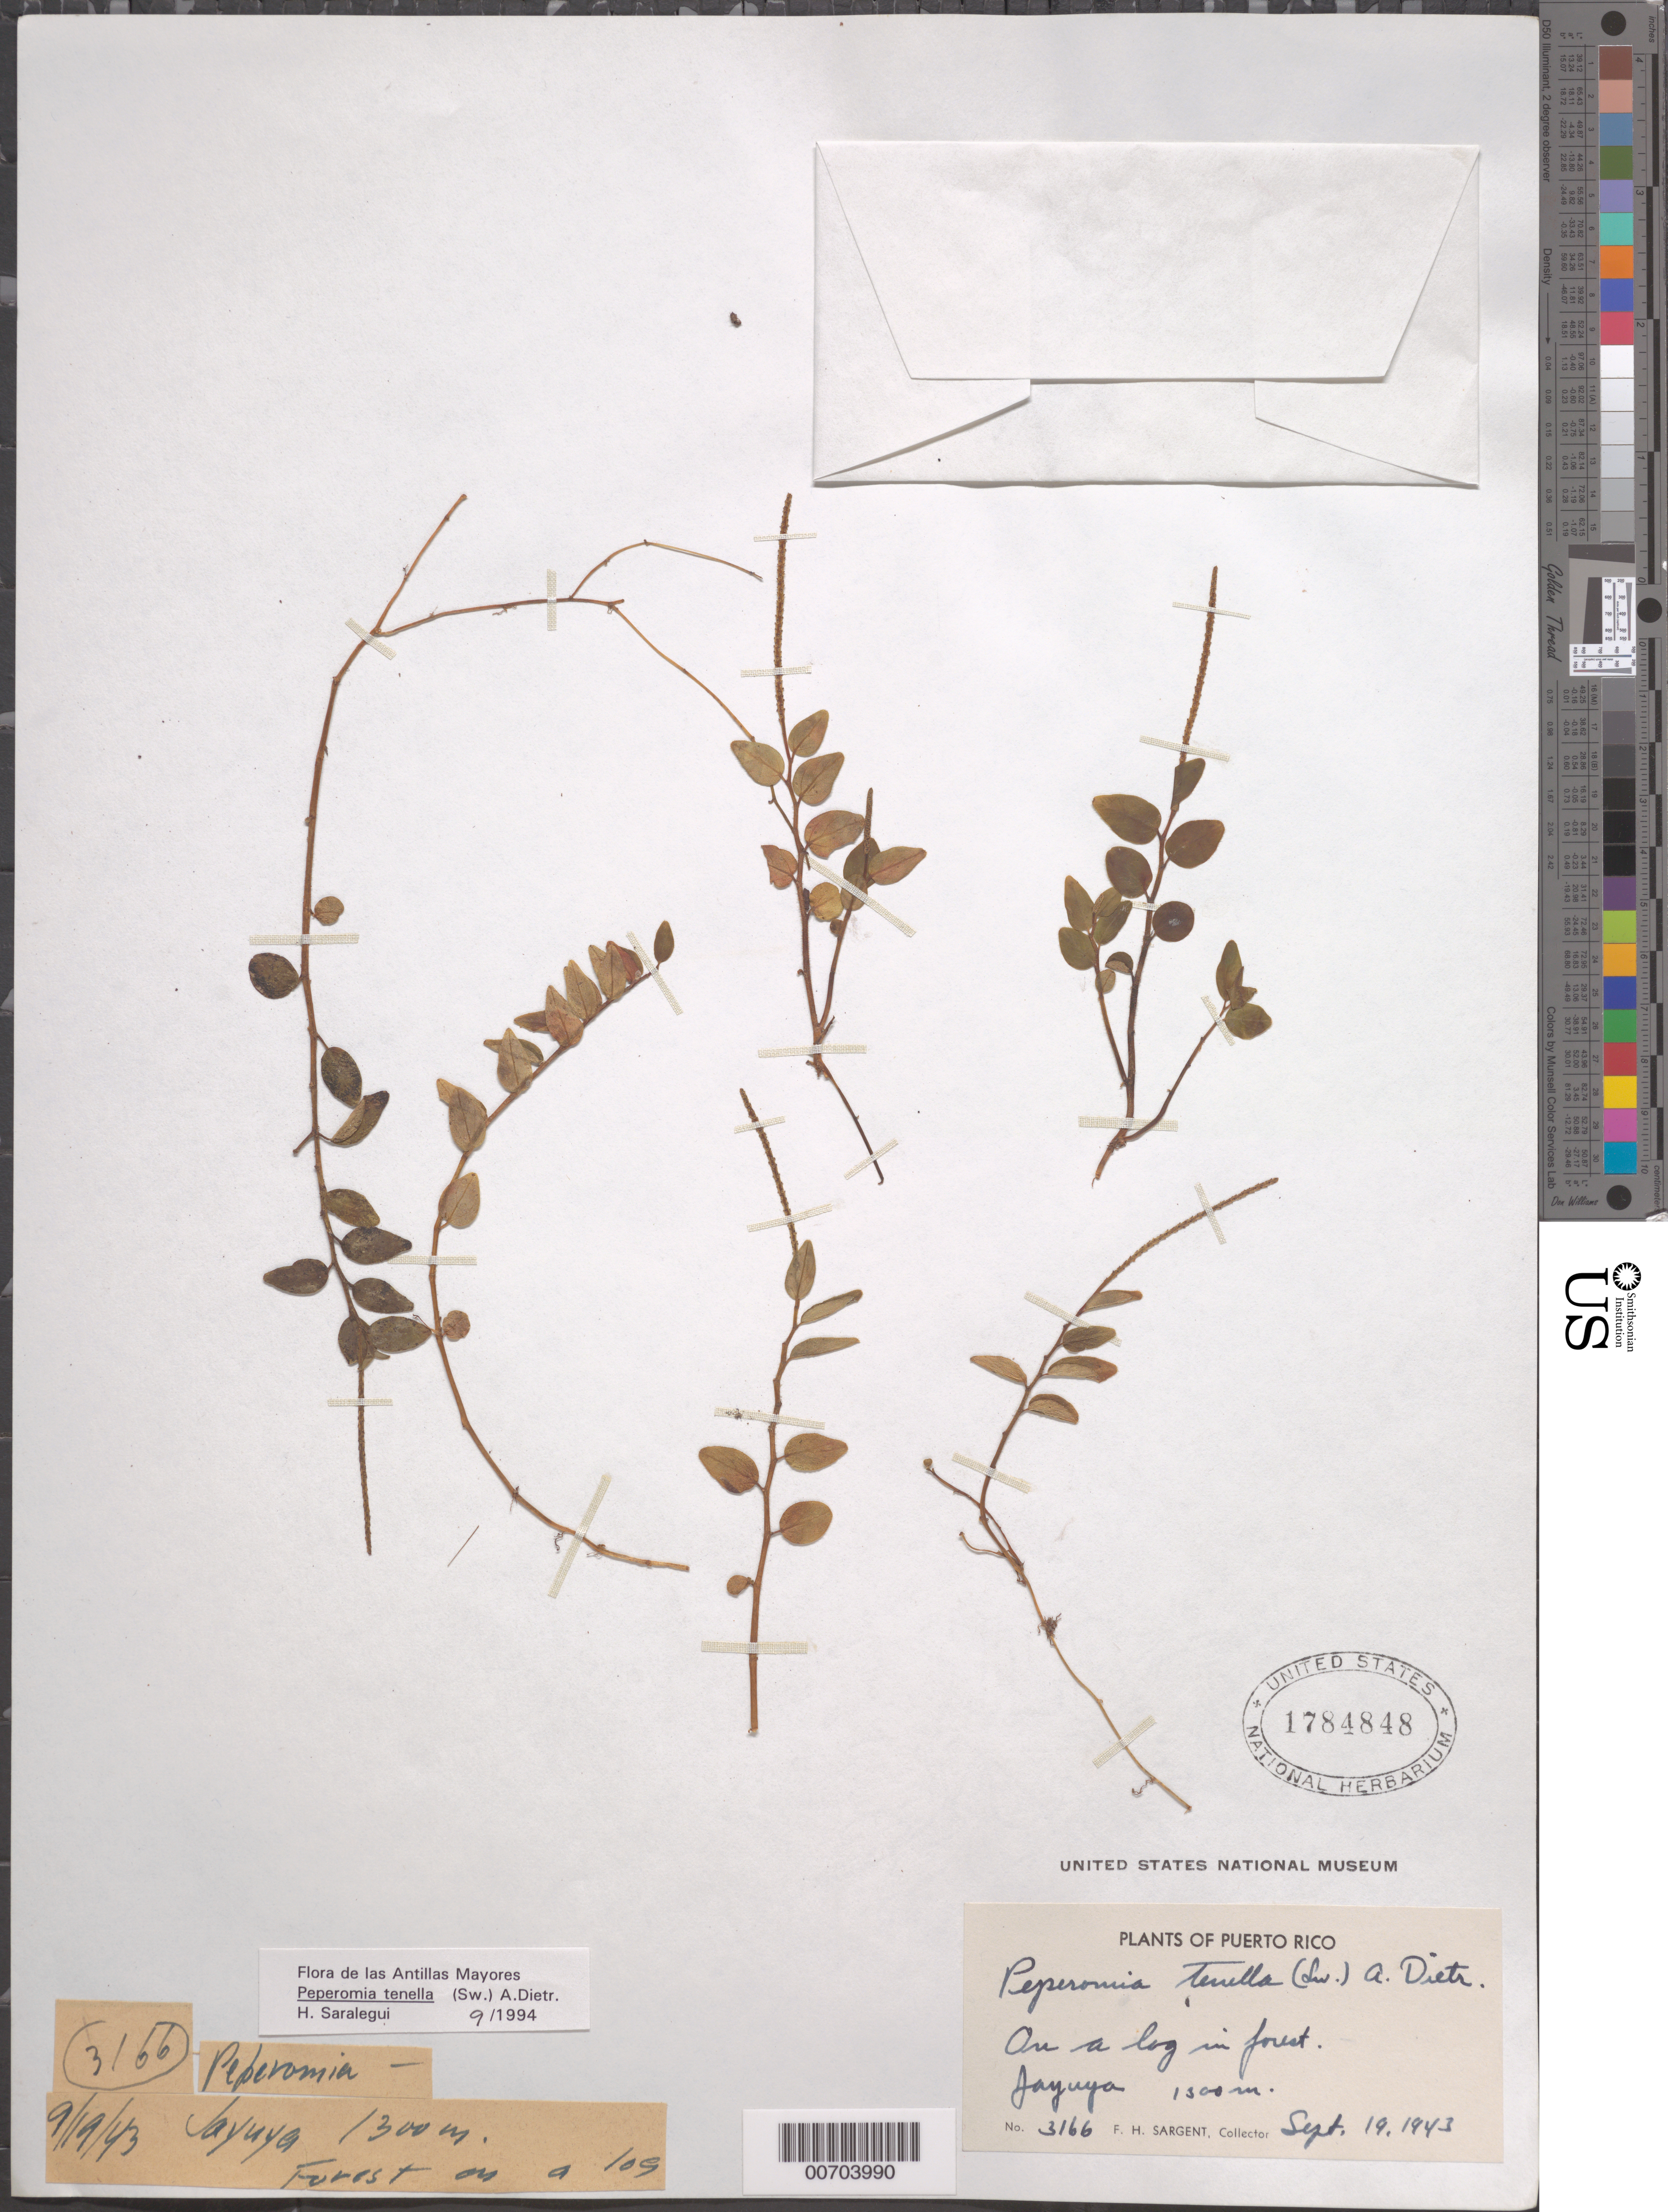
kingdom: Plantae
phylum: Tracheophyta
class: Magnoliopsida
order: Piperales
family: Piperaceae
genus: Peperomia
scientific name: Peperomia tenella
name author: (Sw.) A. Dietr.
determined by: Saralegui Boza, H.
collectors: F. H. Sargent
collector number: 3166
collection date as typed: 19 Sep 1943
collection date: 1943-09-19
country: Puerto Rico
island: Greater Antilles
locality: Jayuya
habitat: On a log in forest.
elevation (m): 1300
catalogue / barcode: US 1784848